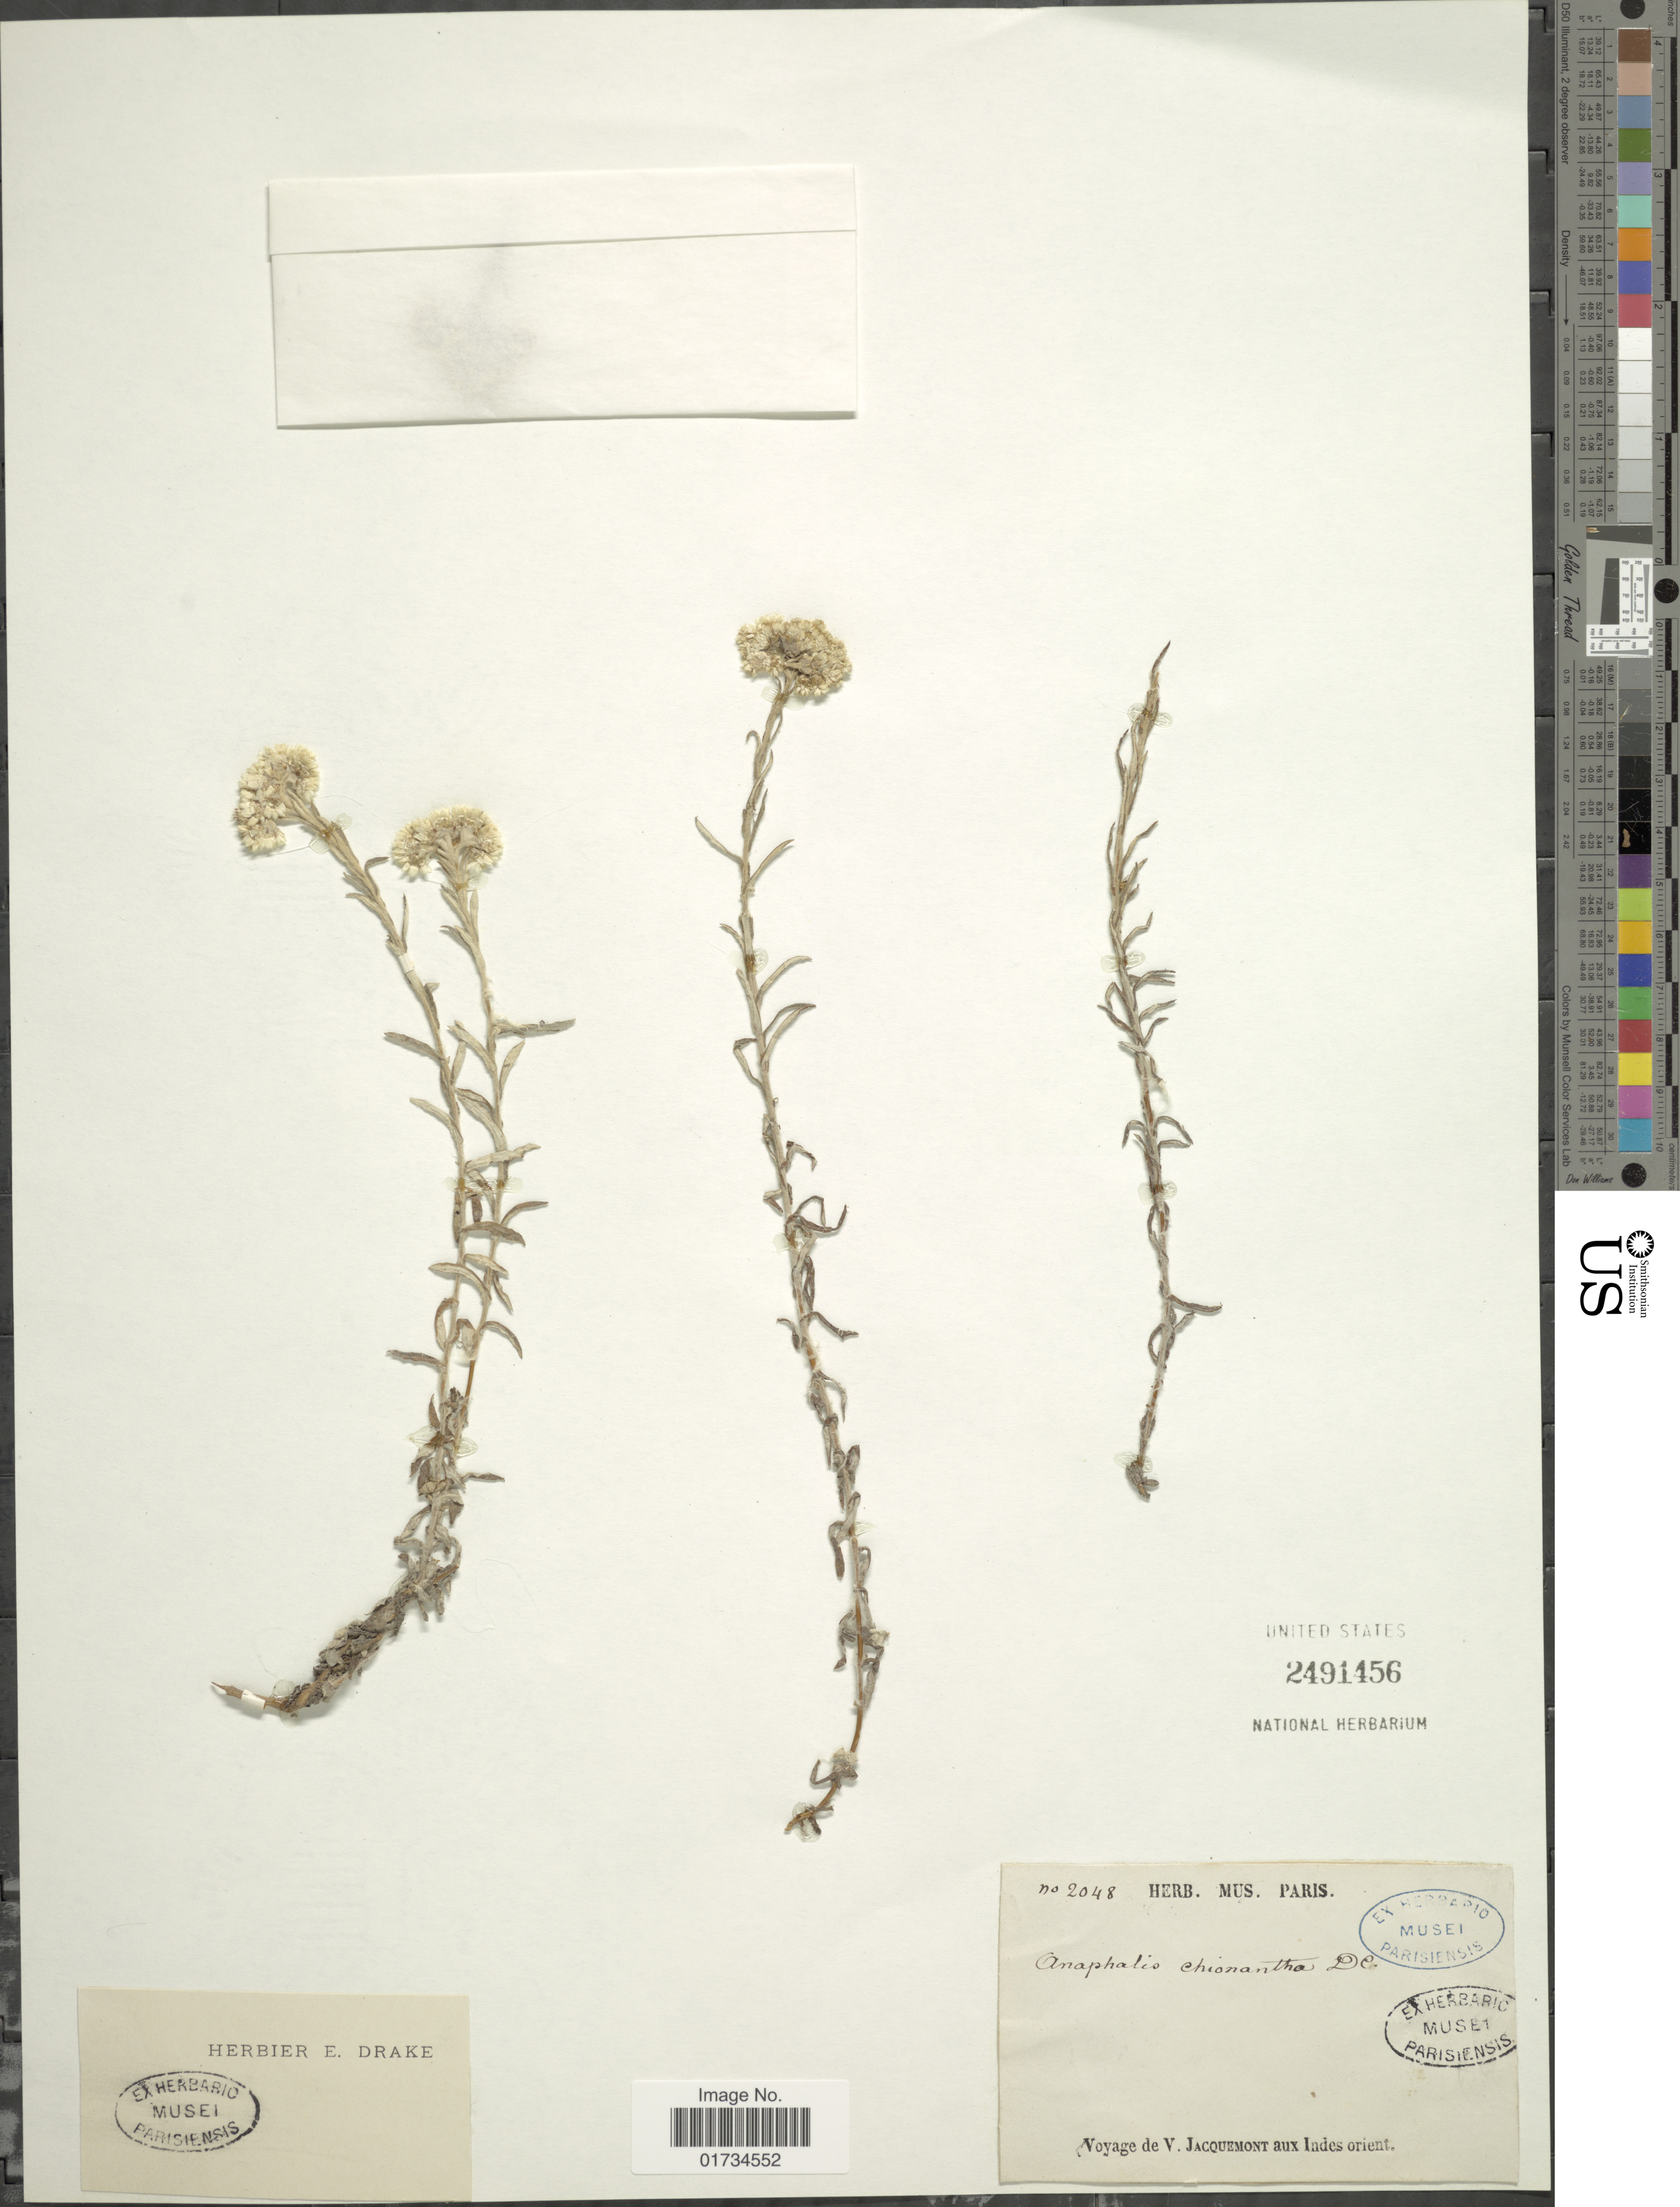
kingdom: Plantae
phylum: Tracheophyta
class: Magnoliopsida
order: Asterales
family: Asteraceae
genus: Anaphalis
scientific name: Anaphalis chionantha DC. comb ined.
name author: (DC.) C.B. Clarke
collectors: V. Jacquemont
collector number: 2048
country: India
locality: Indes orient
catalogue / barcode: US 2491456